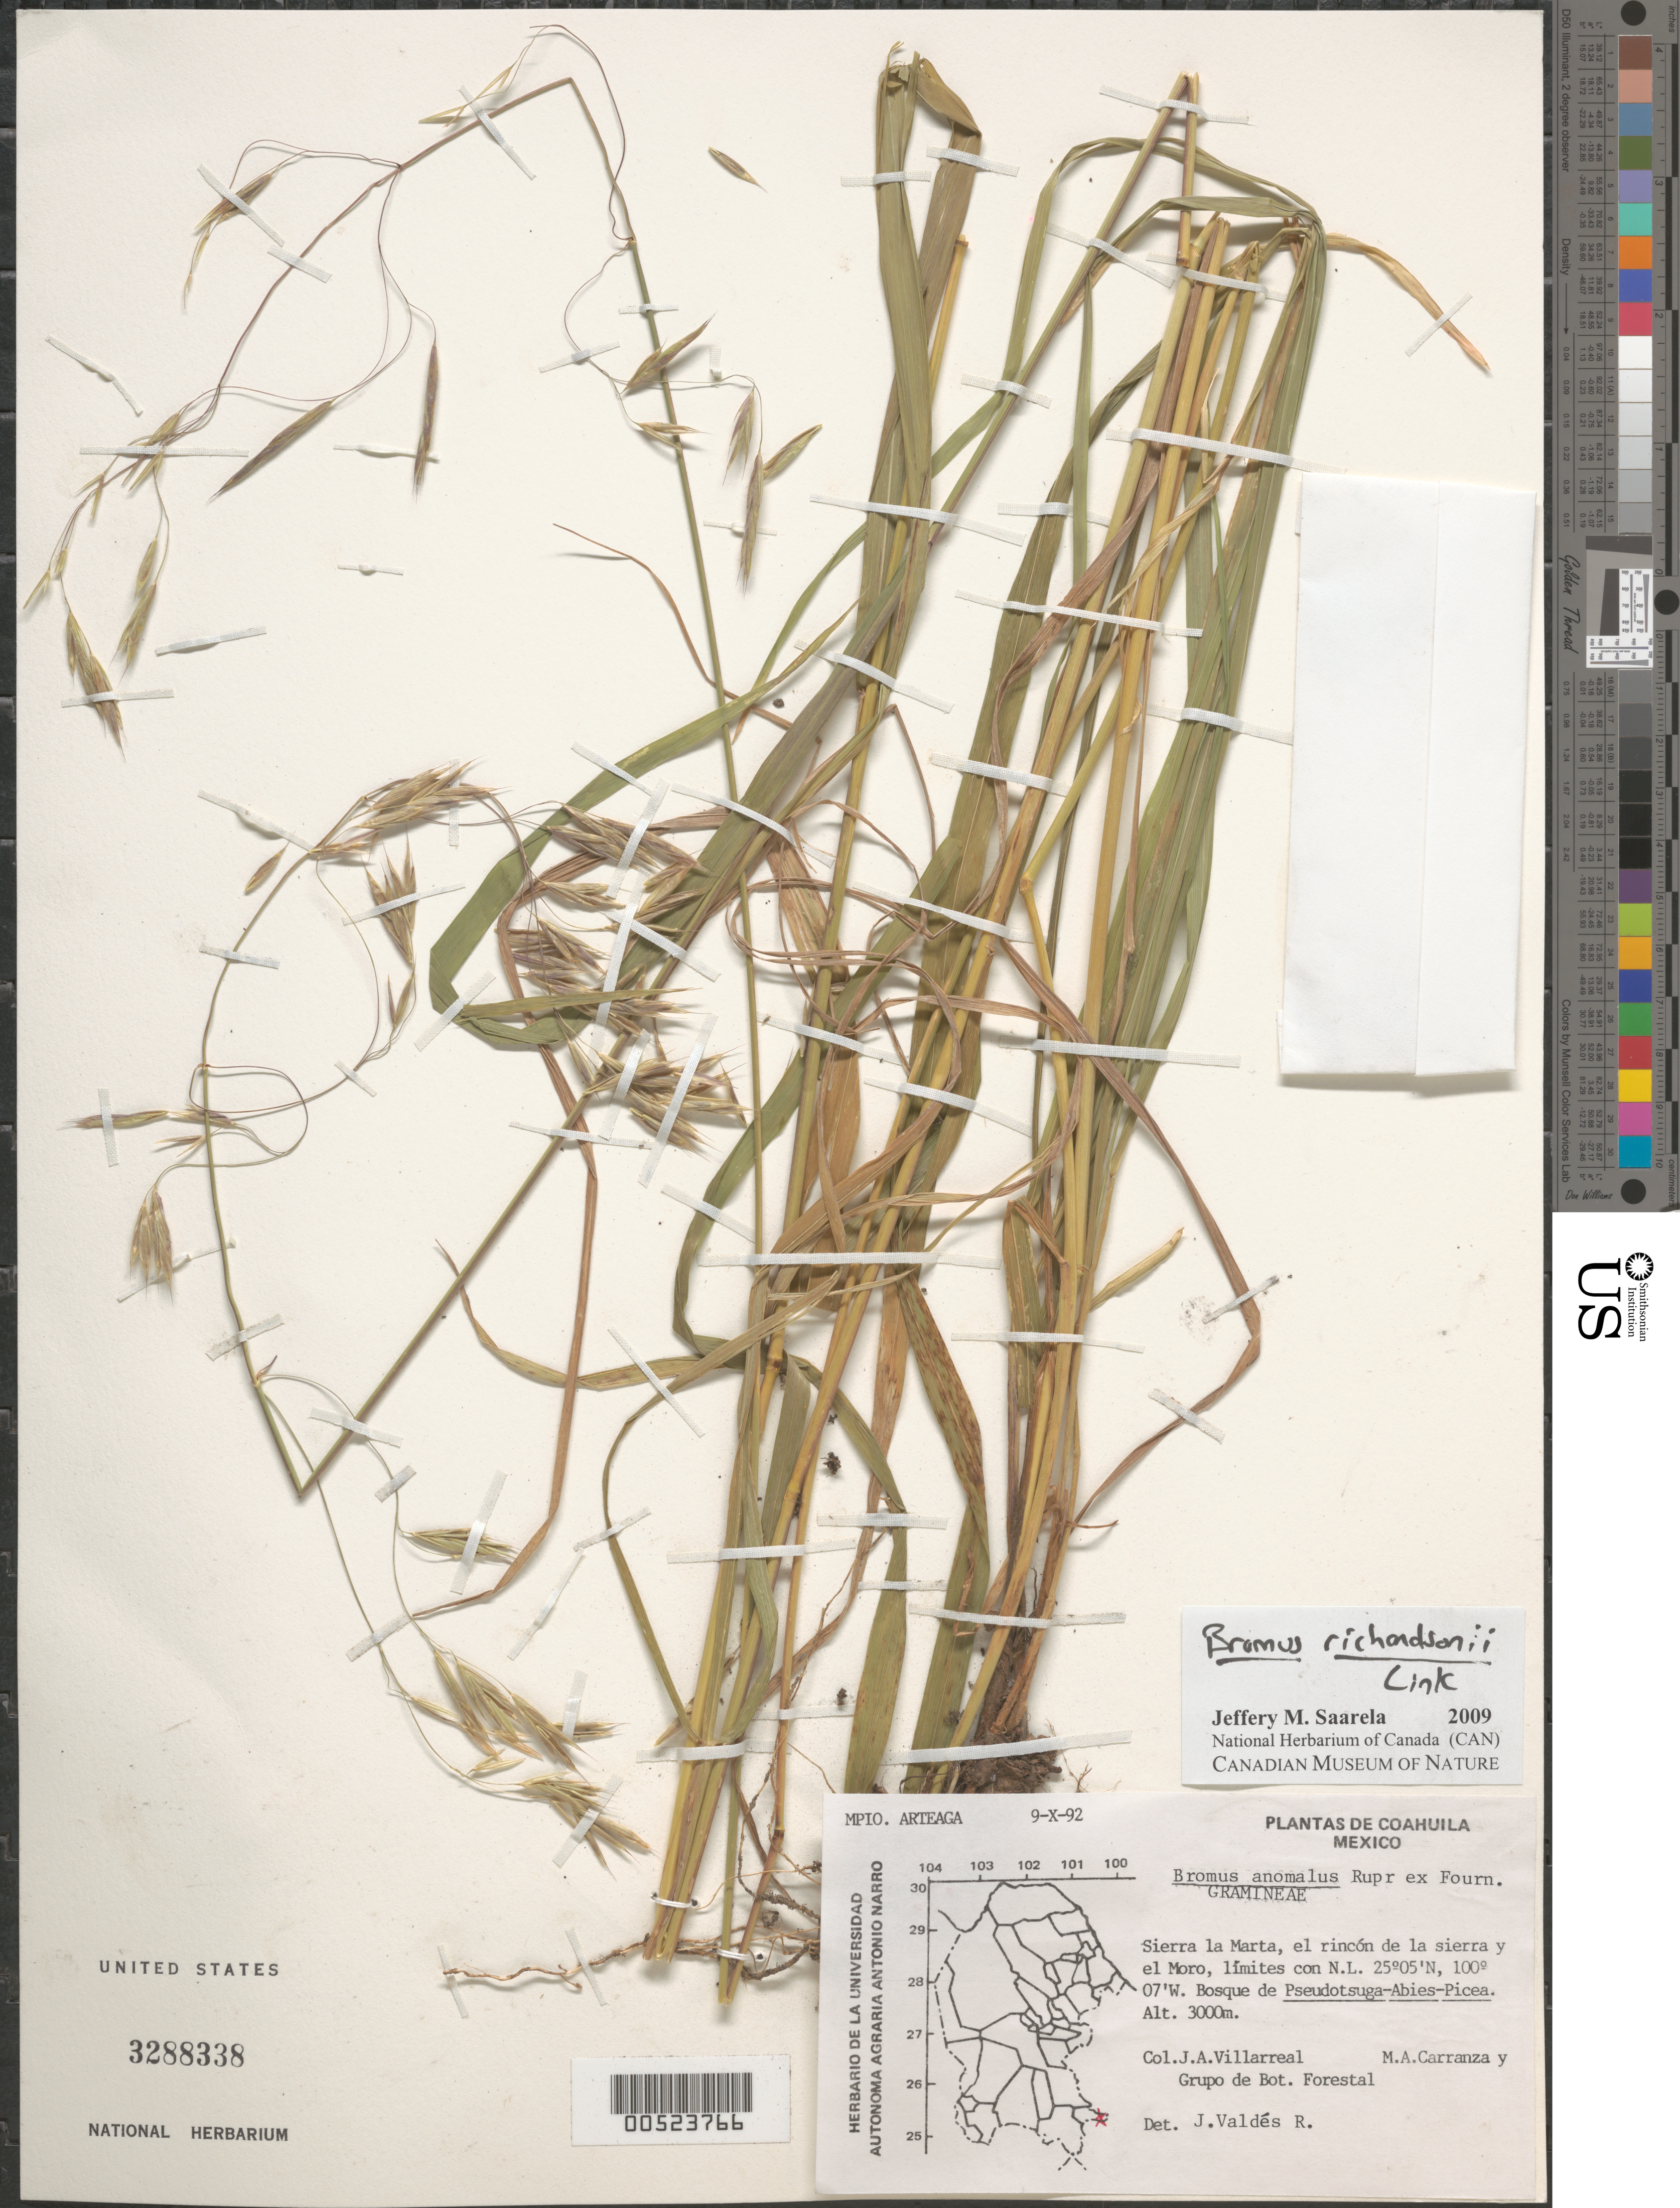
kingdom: Plantae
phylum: Tracheophyta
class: Liliopsida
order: Poales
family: Poaceae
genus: Bromus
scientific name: Bromus richardsonii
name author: Link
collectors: J. Villareal, M. Carranza & Grupo De Bot. Forestal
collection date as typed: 9 Oct 1992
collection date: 1992-10-09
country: Mexico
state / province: Coahuila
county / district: Arteaga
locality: Sierra la Marta, El Rincón de la Sierra y El Moro, limites con NL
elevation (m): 3000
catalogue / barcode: US 3288338